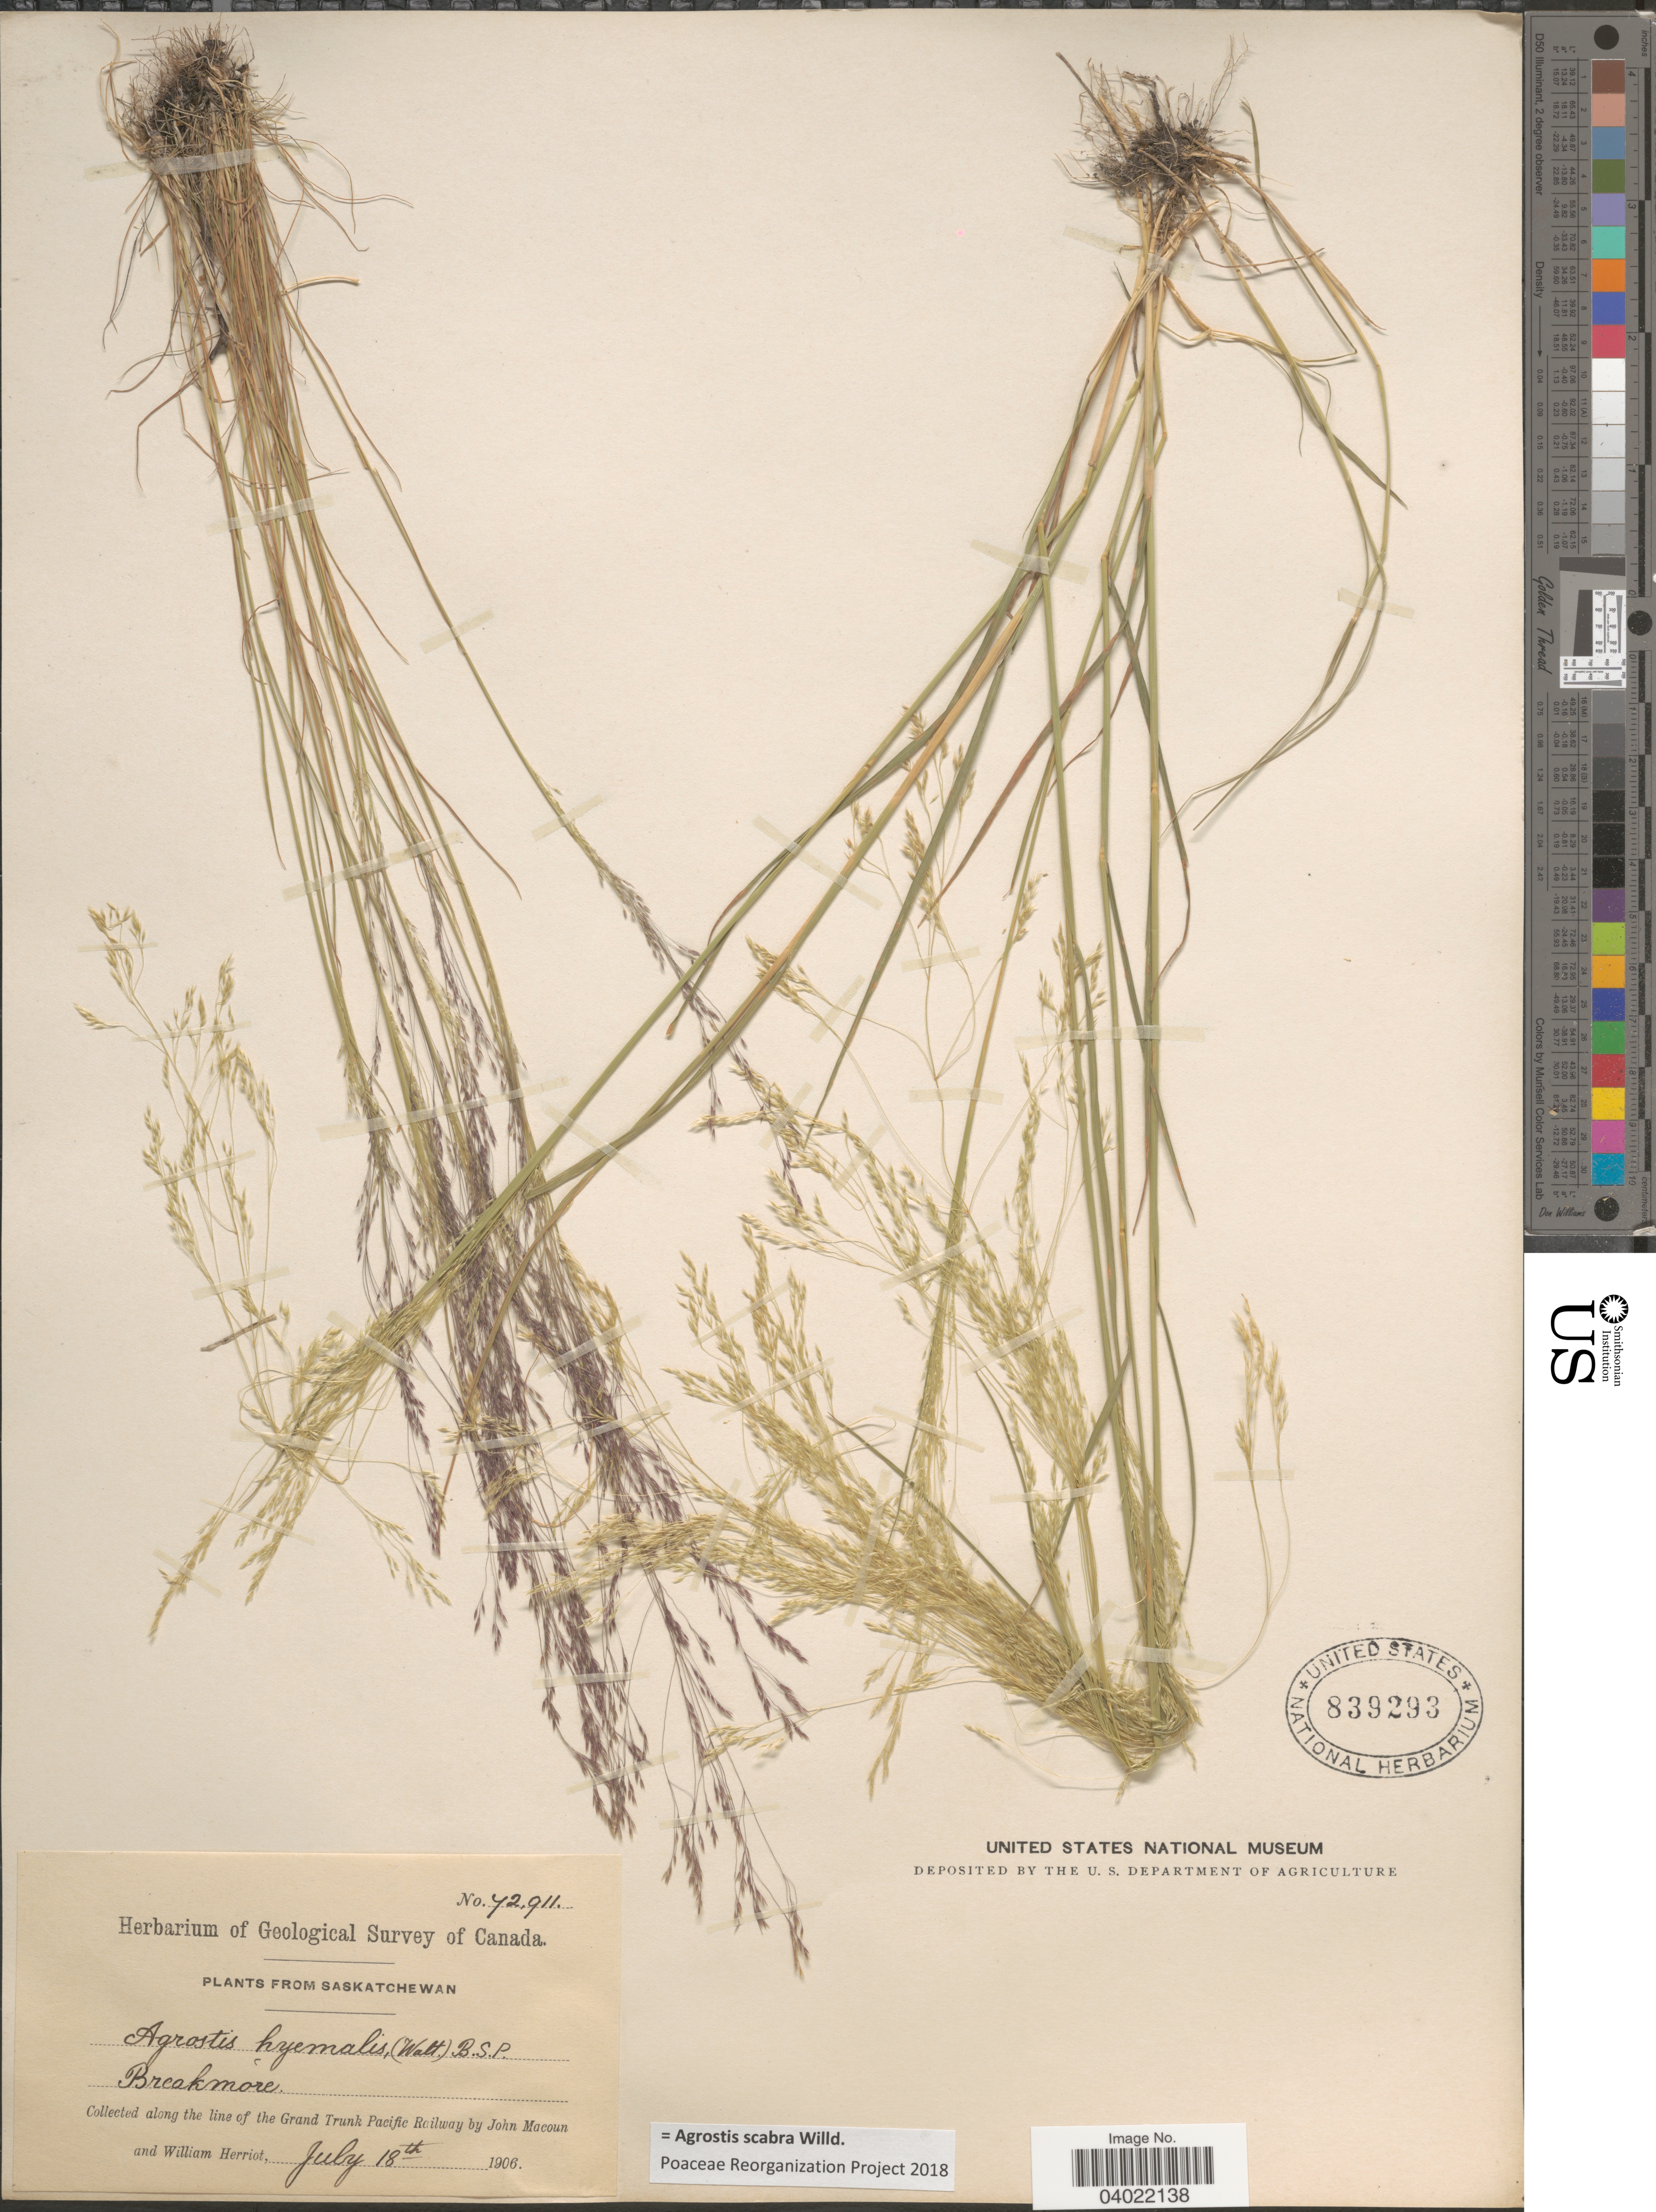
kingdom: Plantae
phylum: Tracheophyta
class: Liliopsida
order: Poales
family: Poaceae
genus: Agrostis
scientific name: Agrostis scabra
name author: Willd.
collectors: J. Macoun & W. Herriot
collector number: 42911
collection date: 1906-07-18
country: Canada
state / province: Saskatchewan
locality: Breakmore. Along the line of the Grand Trunk Pacific Railway.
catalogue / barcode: US 839293